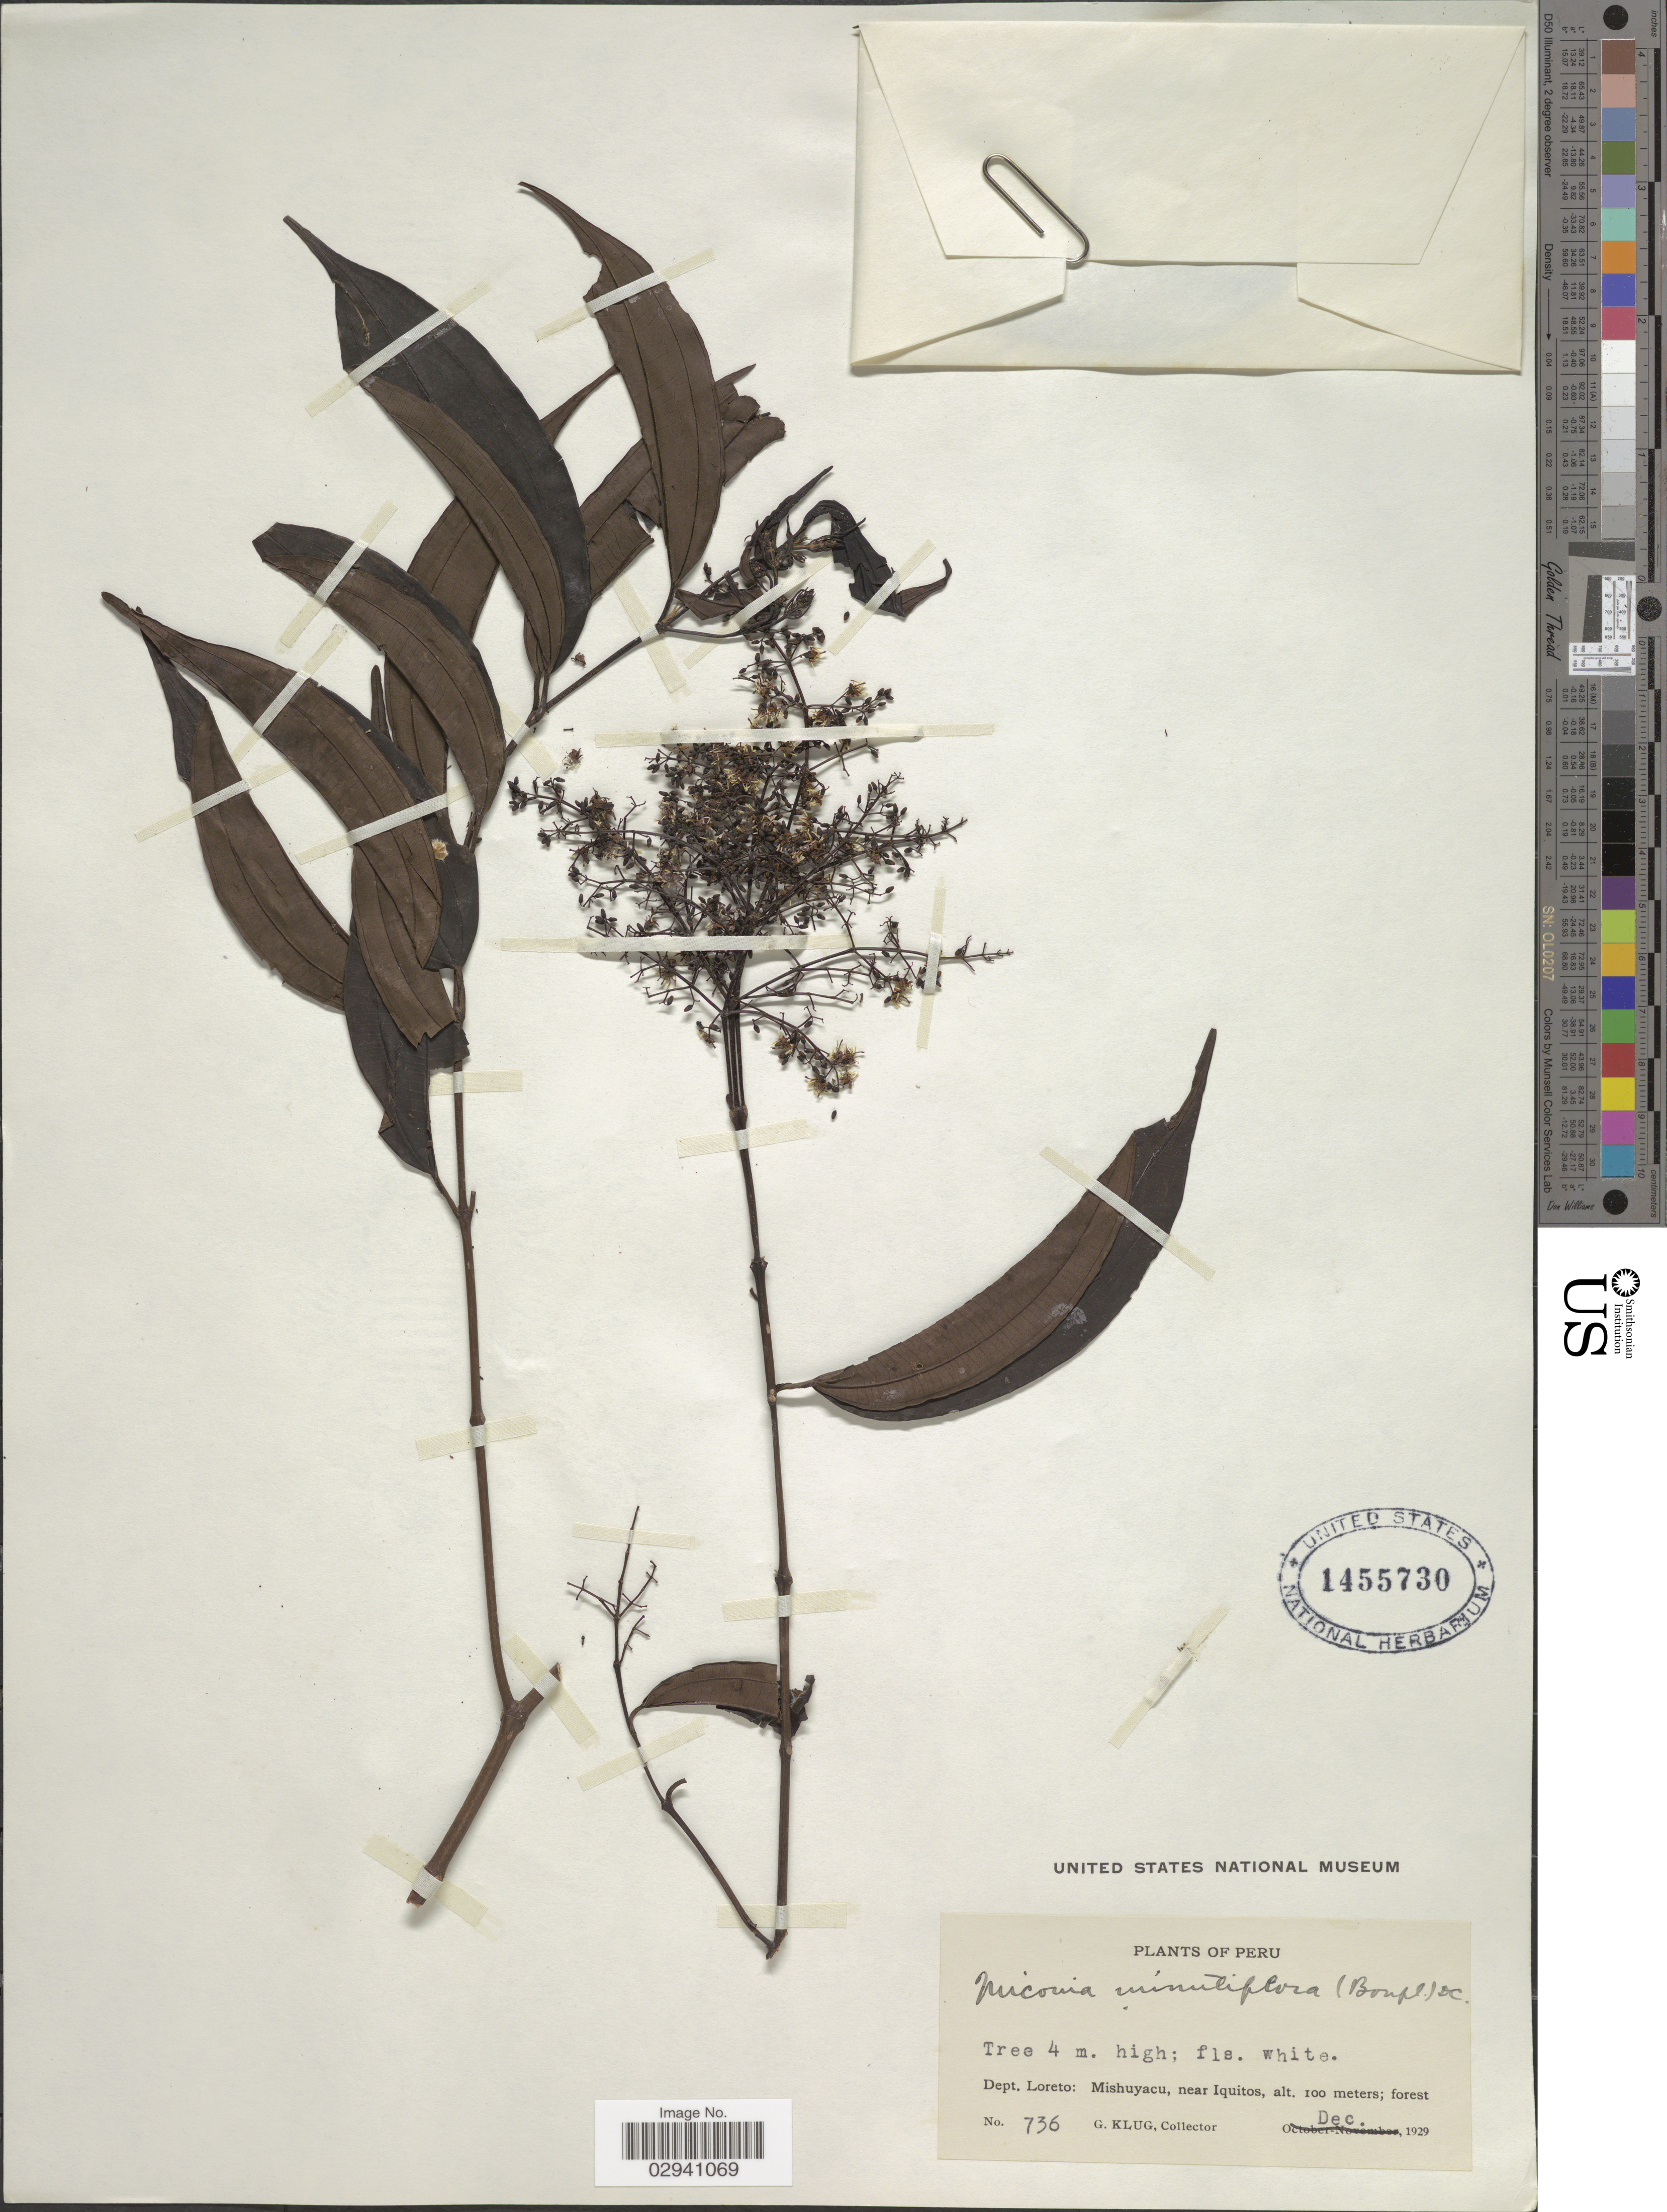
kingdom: Plantae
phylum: Tracheophyta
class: Magnoliopsida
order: Myrtales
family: Melastomataceae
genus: Miconia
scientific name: Miconia minutiflora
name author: (Bonpl.) DC.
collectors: G. Klug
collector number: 736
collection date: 1929-12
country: Peru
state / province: Loreto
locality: Dept. Loreto: Mishuyacu, near Iquitos.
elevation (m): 100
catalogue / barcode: US 1455730